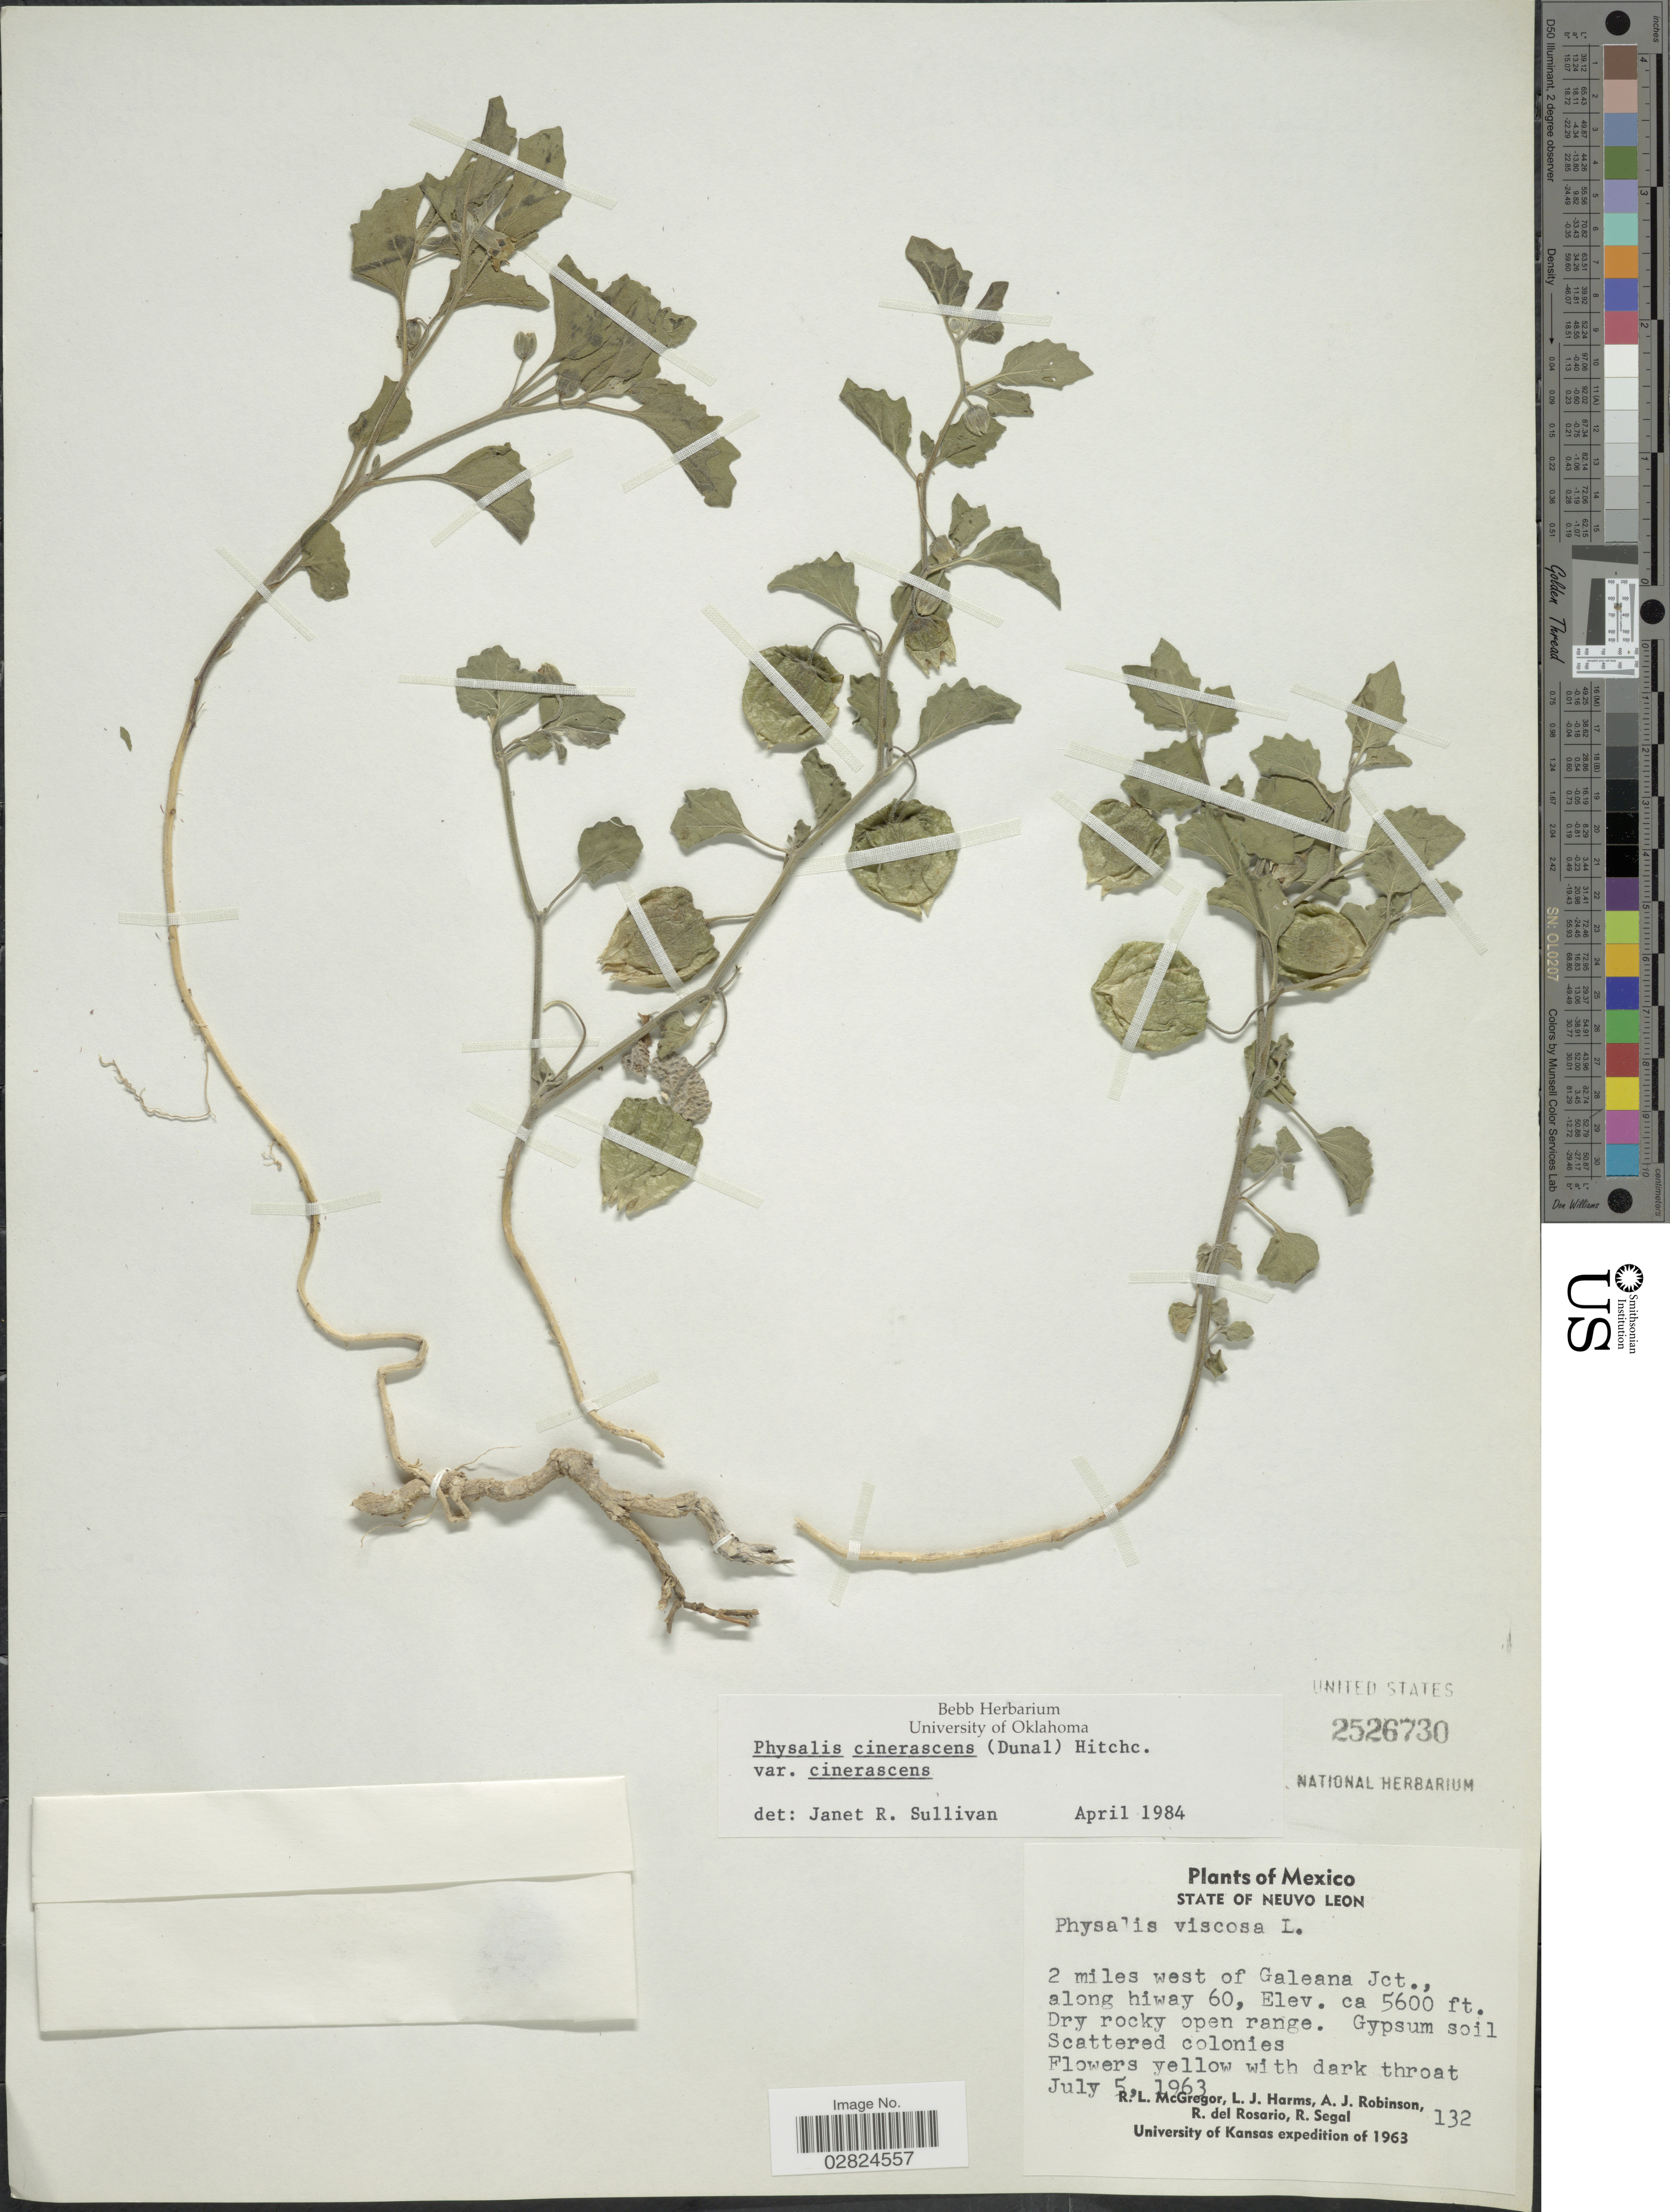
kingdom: Plantae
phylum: Tracheophyta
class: Magnoliopsida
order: Solanales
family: Solanaceae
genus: Physalis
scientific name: Physalis cinerascens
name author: (Dunal) Hitchc.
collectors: R. McGregor, L. Harms, A. J. Robinson, R. del Rosario & R. Segal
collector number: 132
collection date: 1963-07-05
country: Mexico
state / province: Nuevo León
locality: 2 miles west of Galeana Jct., along hiway 60.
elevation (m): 1707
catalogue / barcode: US 2526730